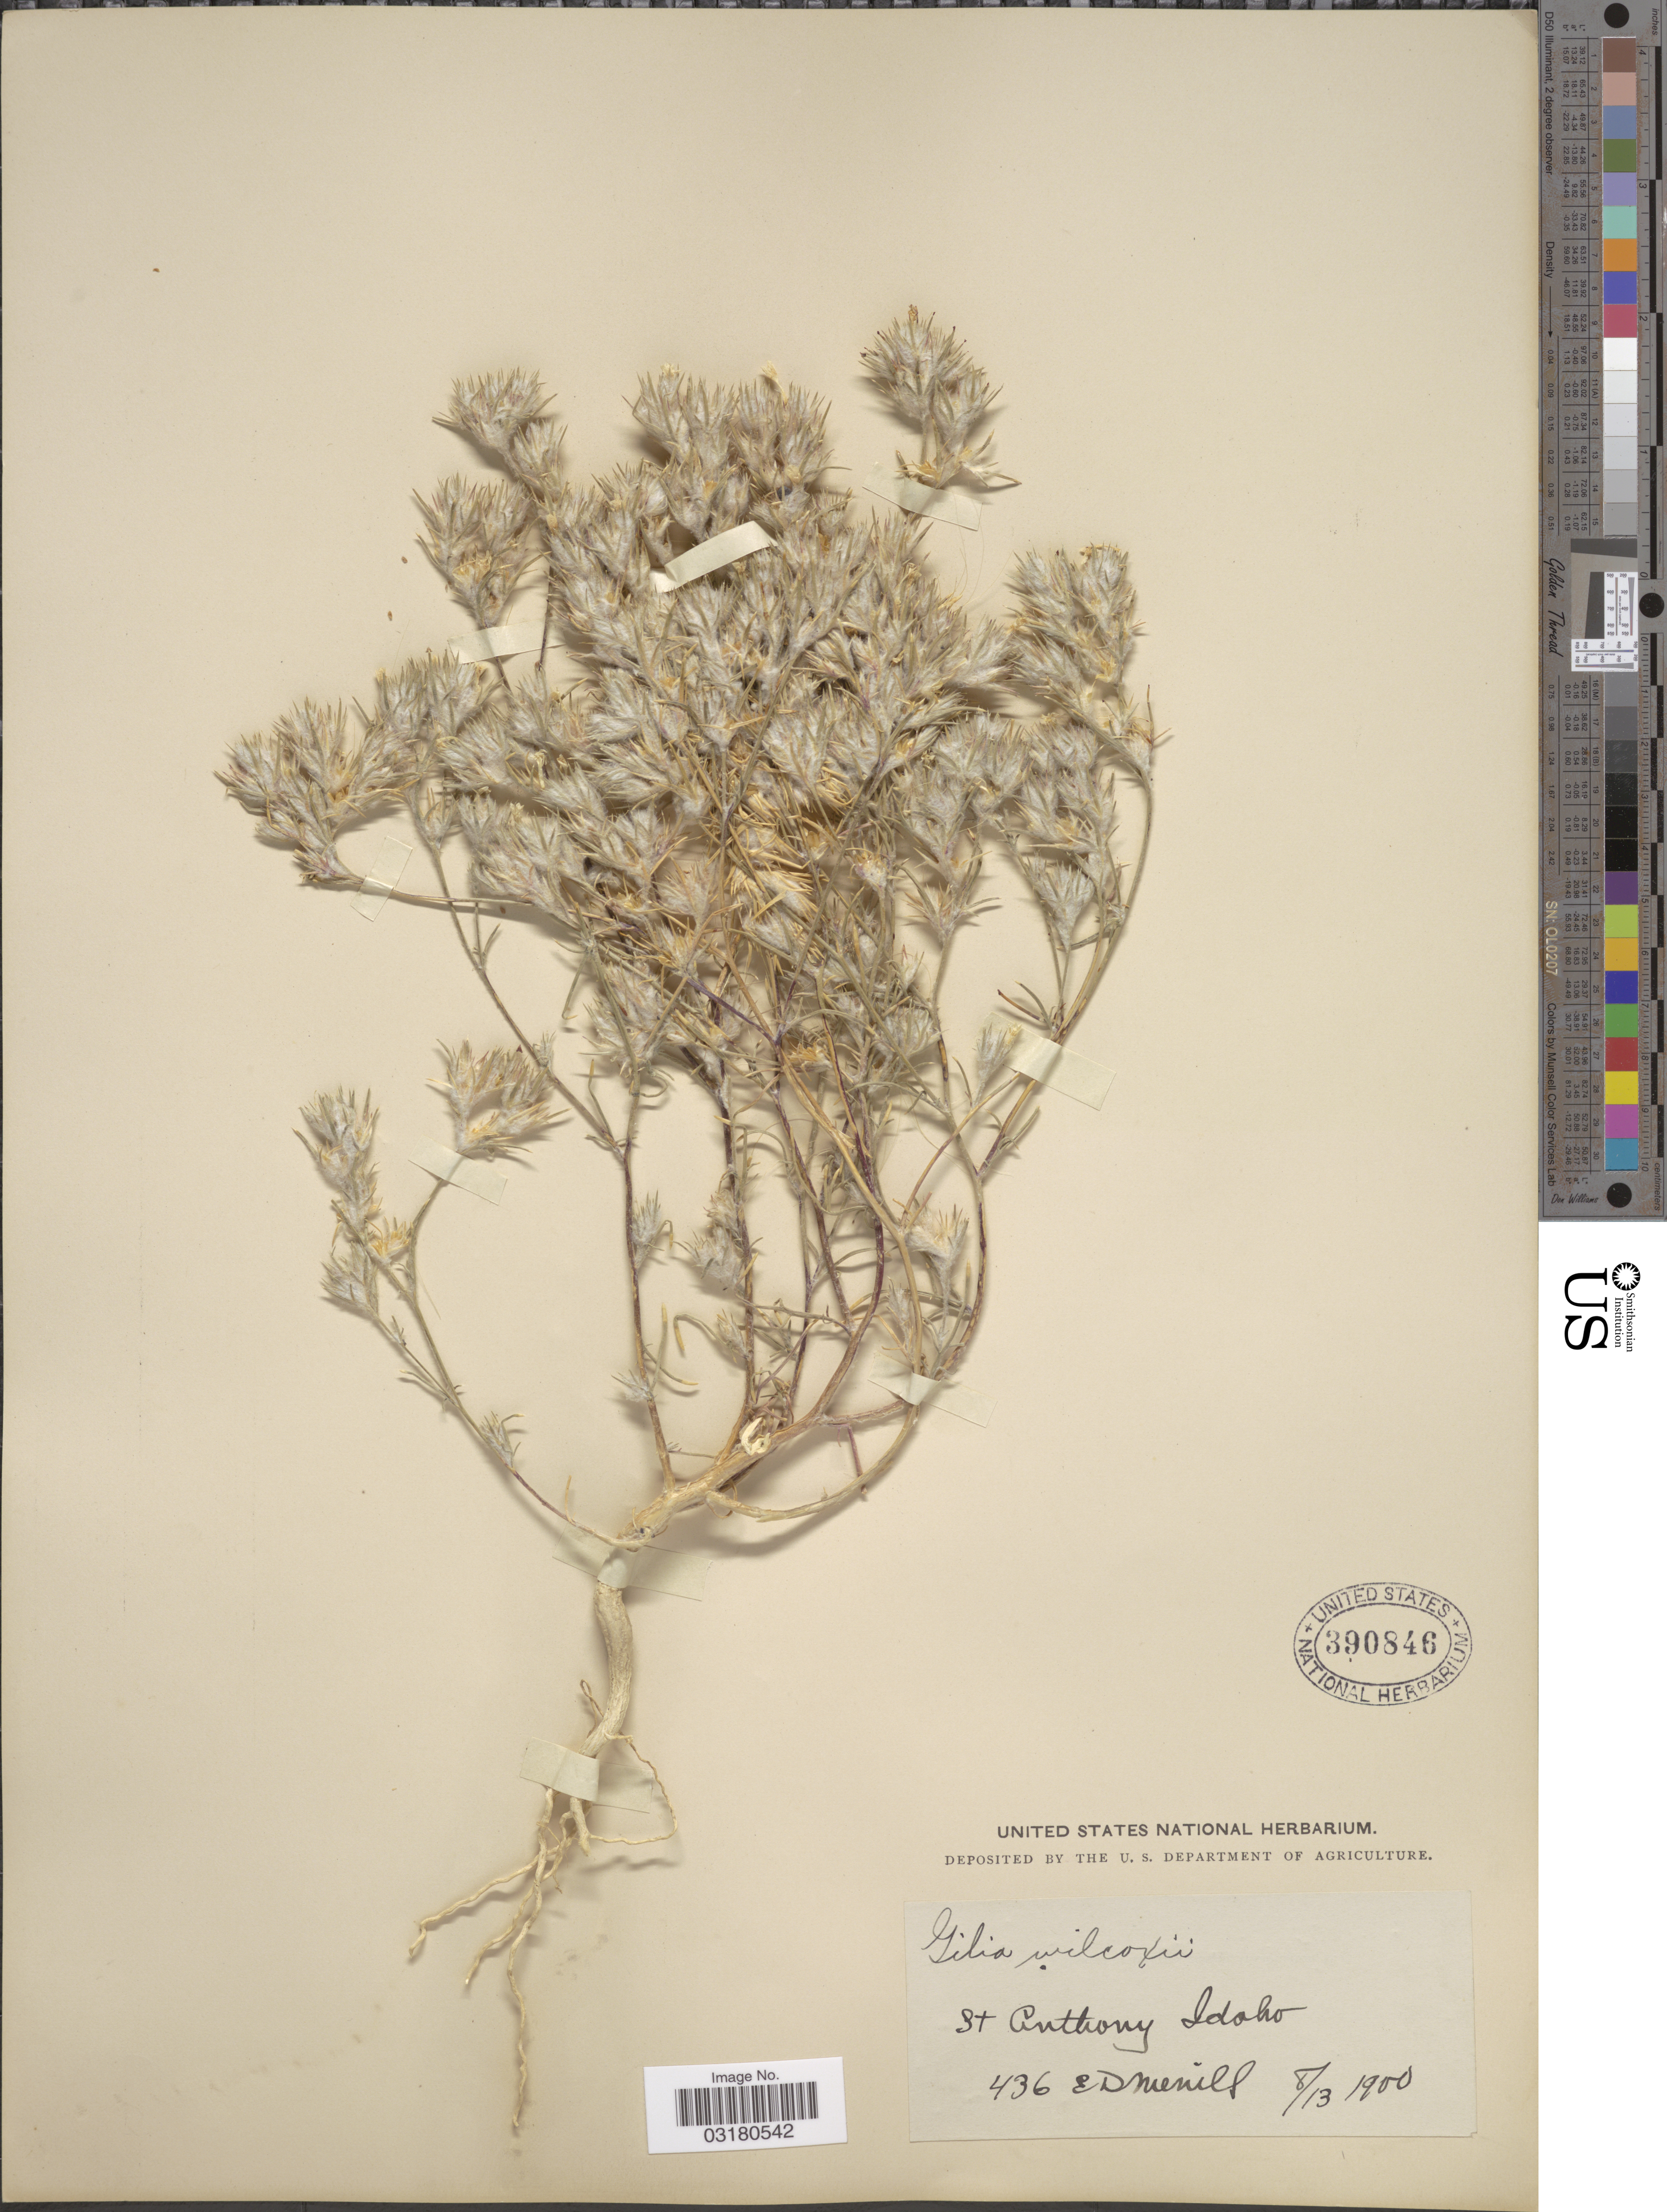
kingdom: Plantae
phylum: Tracheophyta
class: Magnoliopsida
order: Ericales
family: Polemoniaceae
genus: Eriastrum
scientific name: Eriastrum wilcoxii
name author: (A. Nelson) H. Mason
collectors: E. D. Merrill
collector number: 436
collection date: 1900-08-13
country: United States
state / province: Idaho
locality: St. Anthony.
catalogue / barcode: US 390846